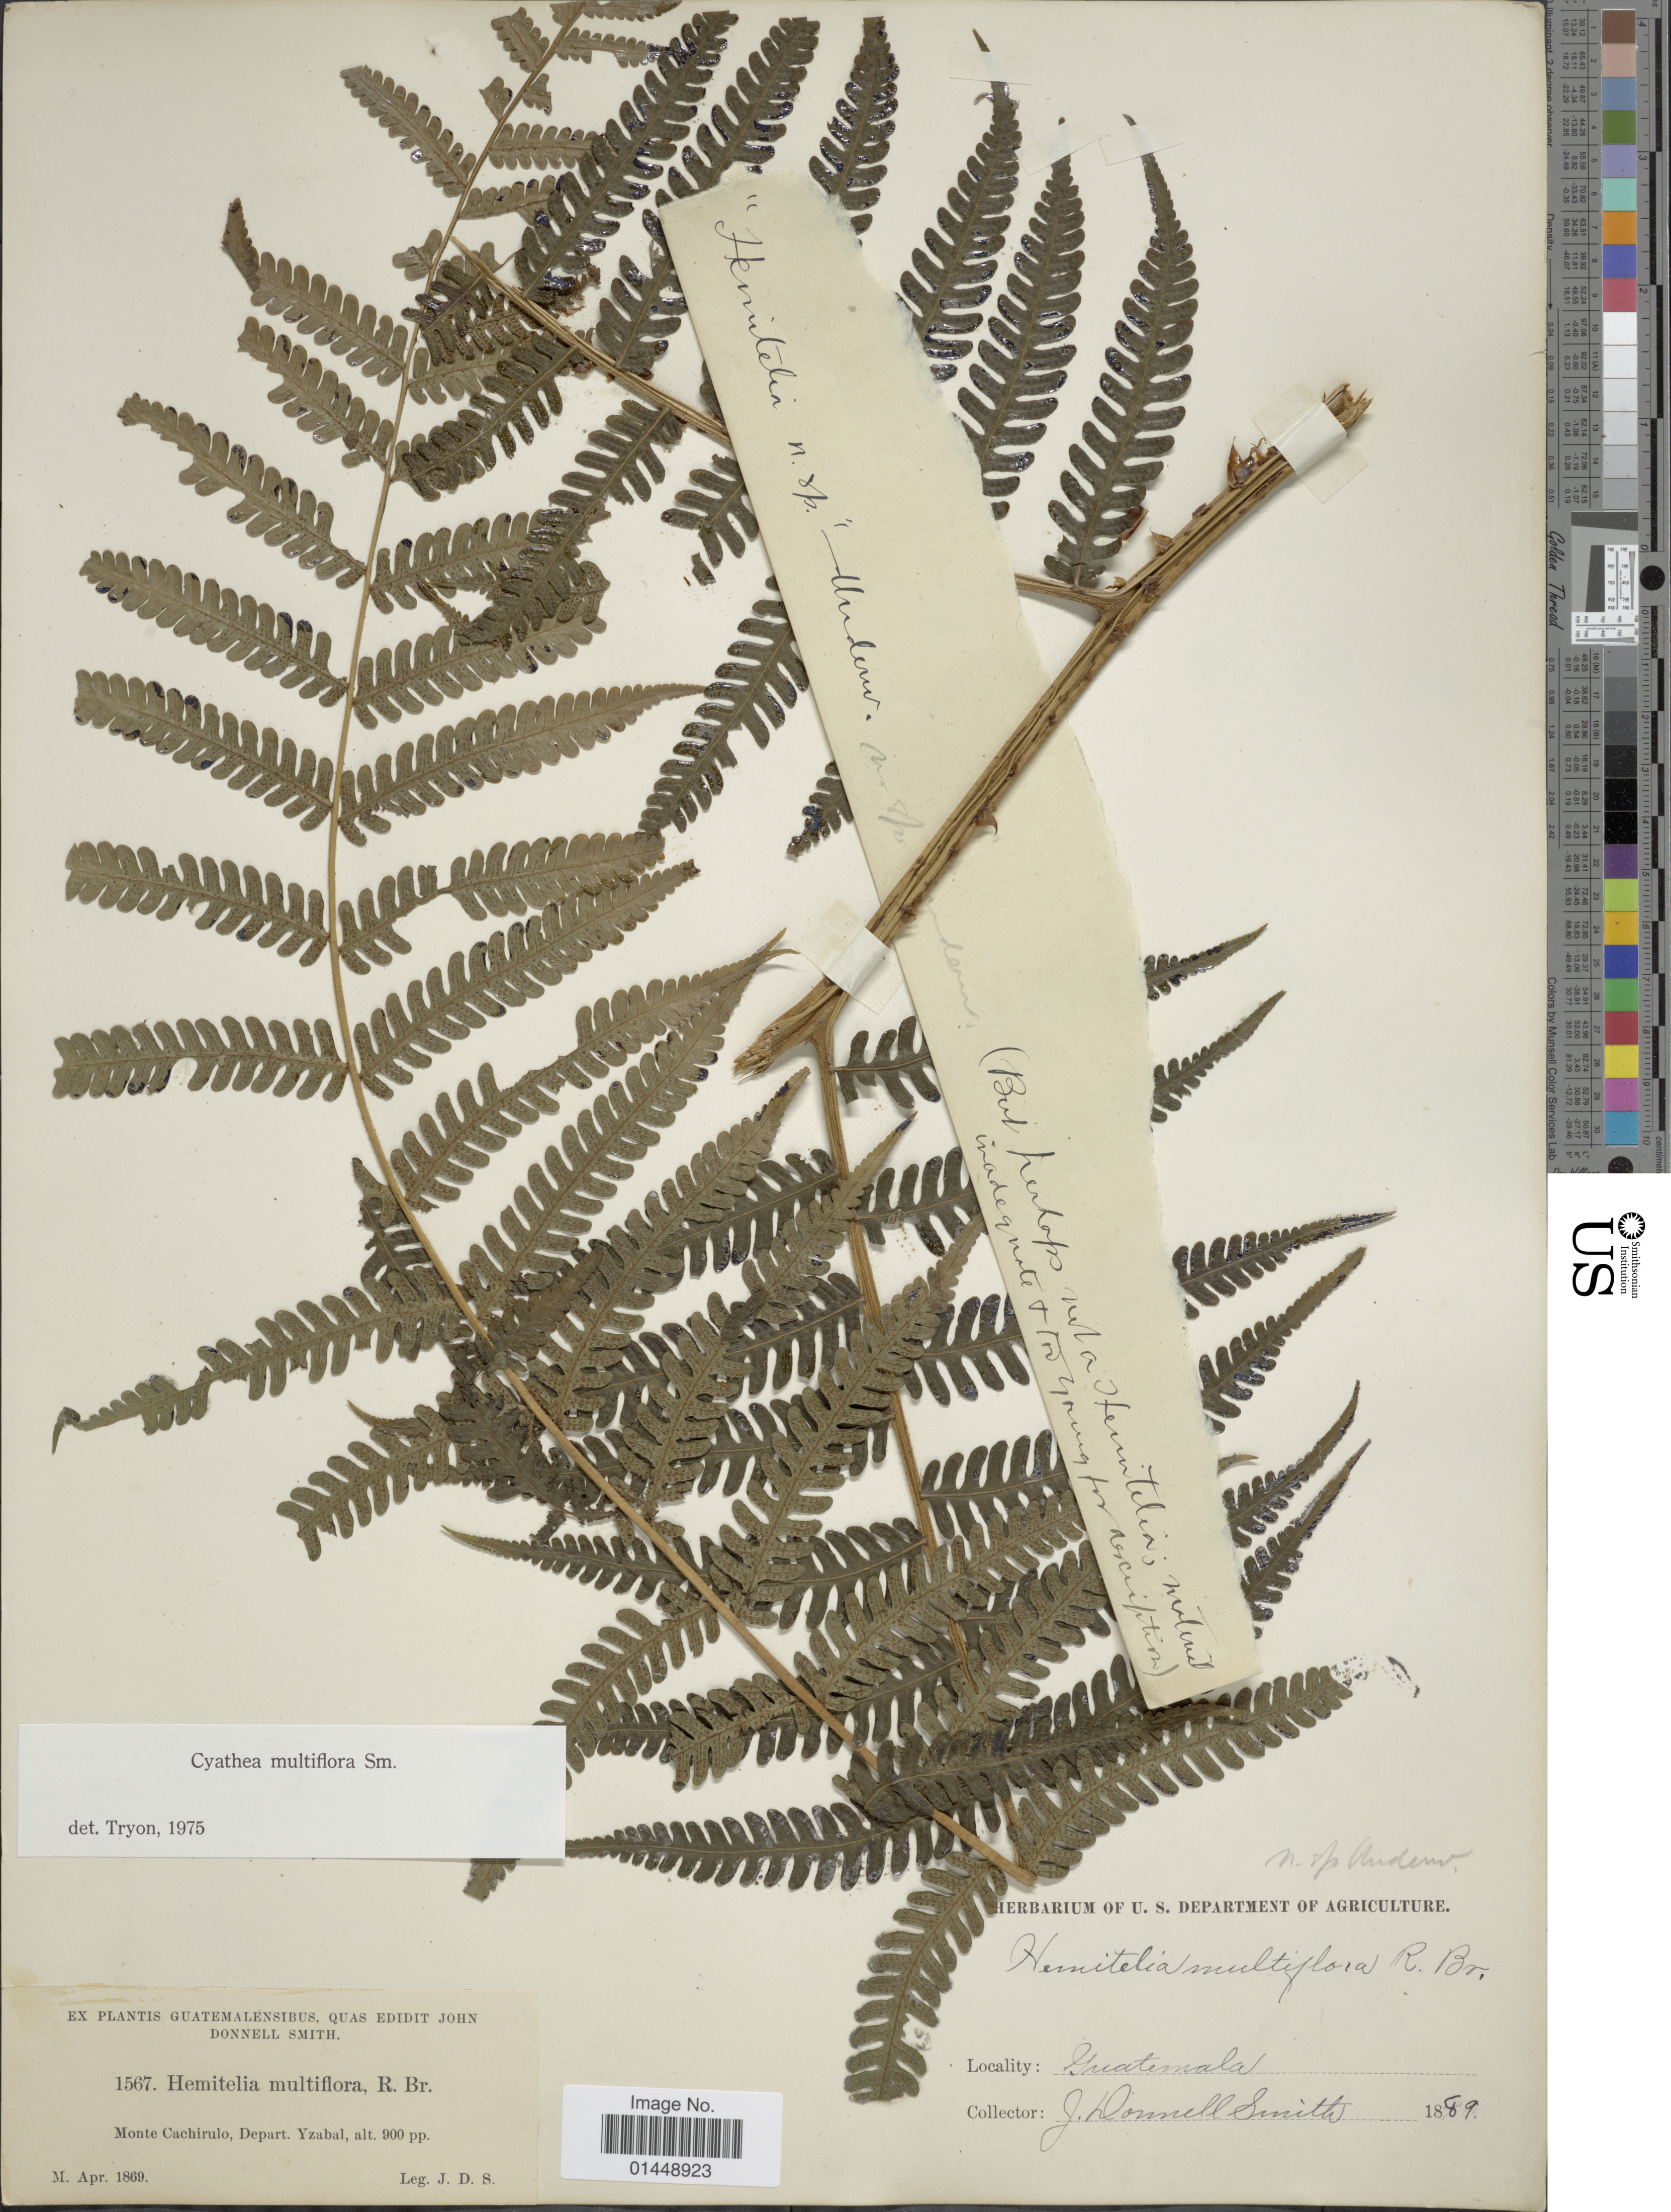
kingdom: Plantae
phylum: Tracheophyta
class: Polypodiopsida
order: Cyatheales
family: Cyatheaceae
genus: Cyathea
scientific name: Cyathea multiflora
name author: Sm.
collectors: J. Donnell Smith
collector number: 1567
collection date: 1869-04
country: Guatemala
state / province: Izabal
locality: Monte Cachirulo, Depart. Yzabal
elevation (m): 274